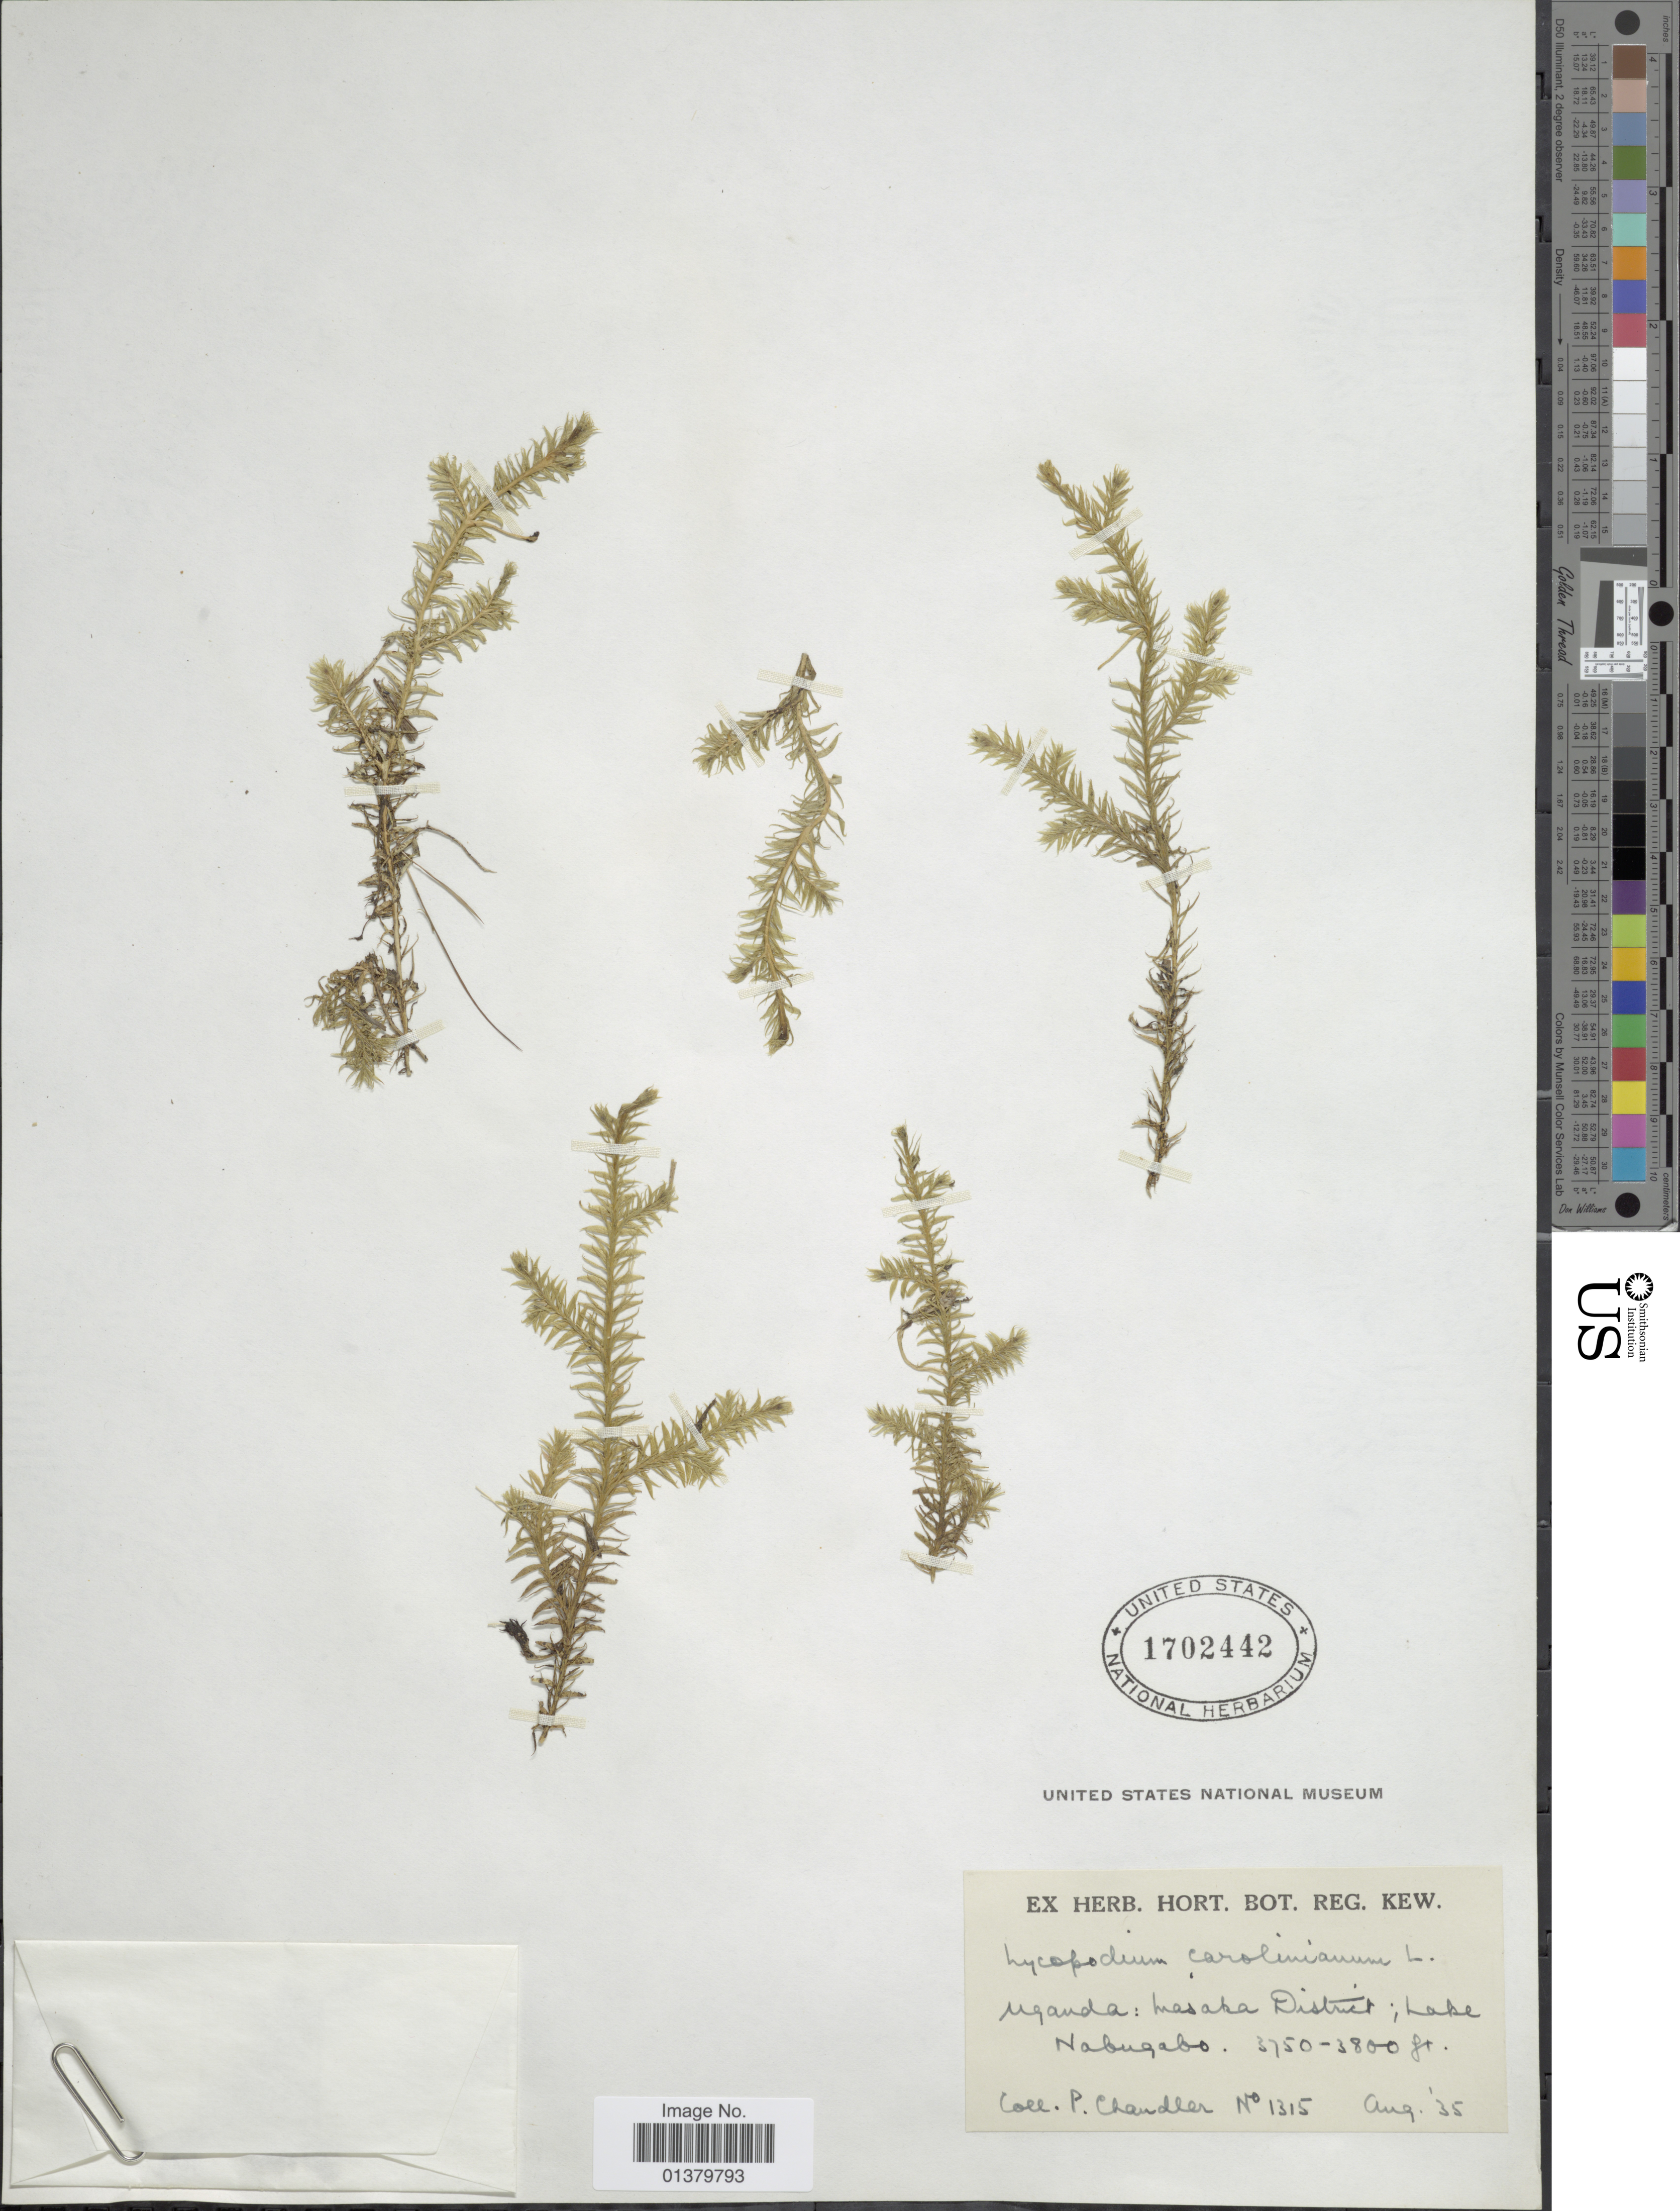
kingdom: Plantae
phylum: Tracheophyta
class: Lycopodiopsida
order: Lycopodiales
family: Lycopodiaceae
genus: Pseudolycopodiella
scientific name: Pseudolycopodiella caroliniana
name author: (L.) Holub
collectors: P. Chandler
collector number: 1315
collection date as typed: Transcribed d/m/y: /8/35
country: Uganda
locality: Lasaka District; Lake Nabugabo.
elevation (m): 1143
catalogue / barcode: US 1702442